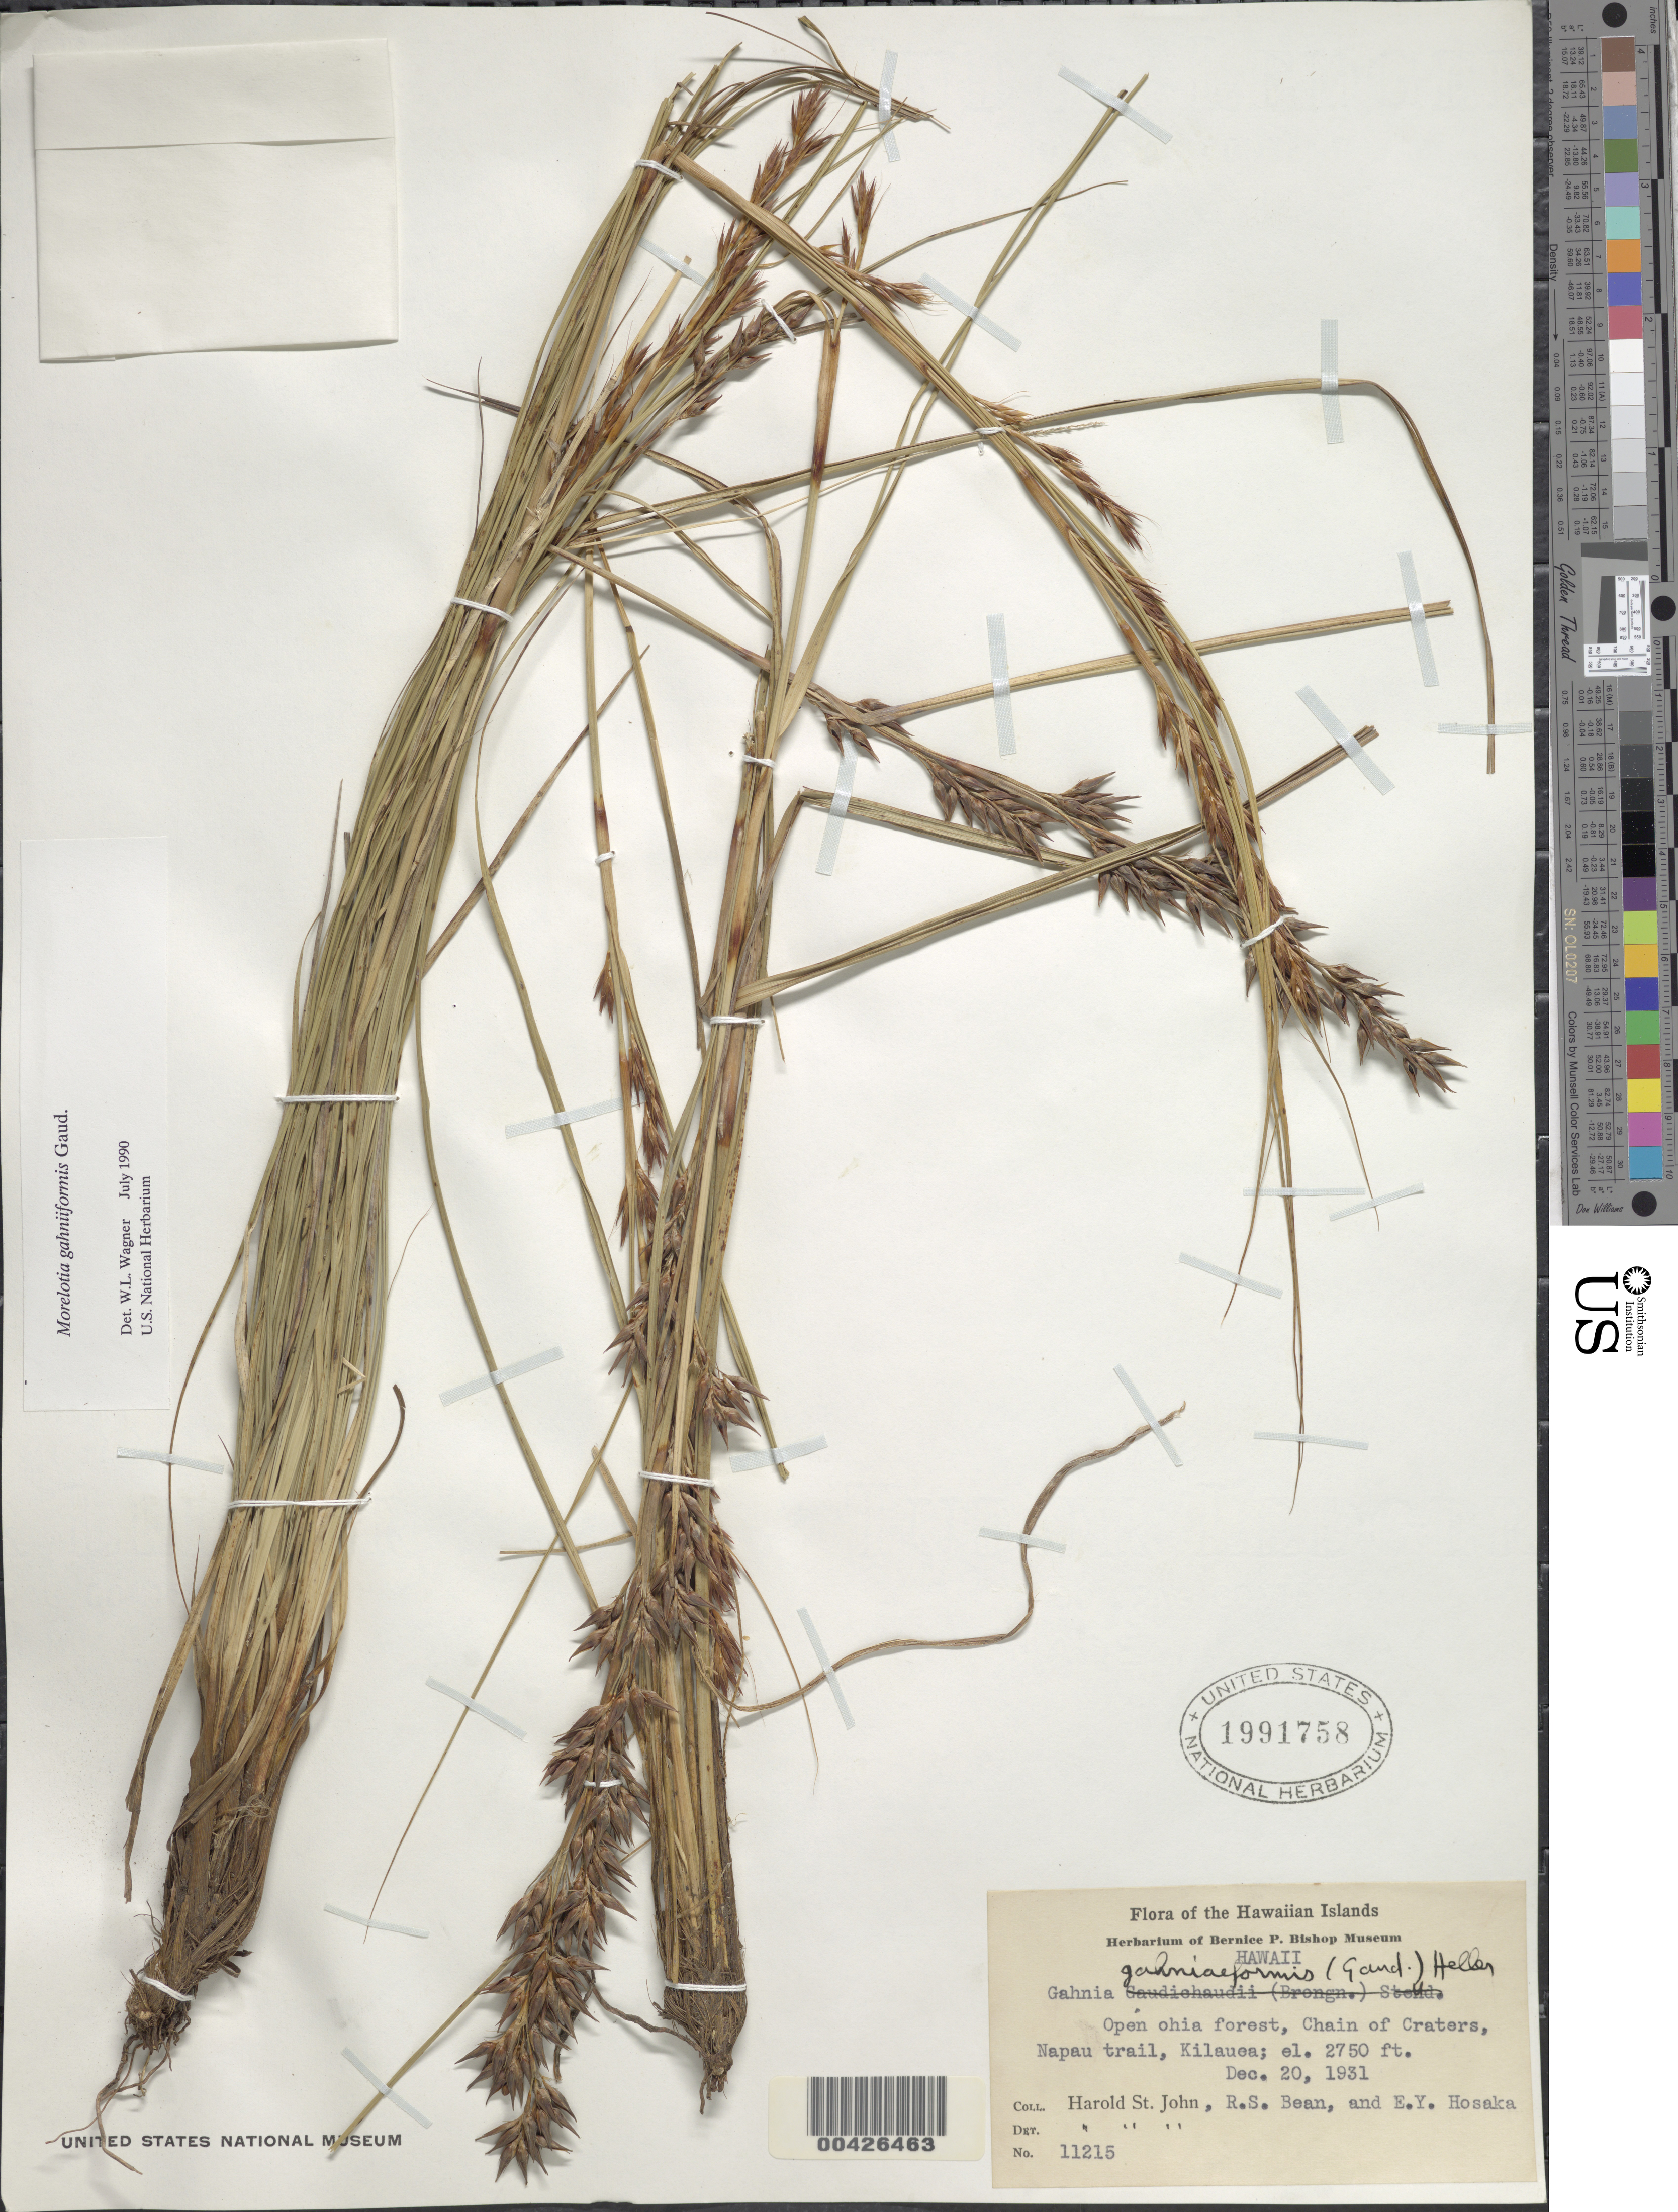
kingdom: Plantae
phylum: Tracheophyta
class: Liliopsida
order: Poales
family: Cyperaceae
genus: Morelotia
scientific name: Morelotia gahniiformis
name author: Gaudich.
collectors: H. St. John, R. Bean & E. Y. Hosaka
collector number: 11215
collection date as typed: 20 Dec 1931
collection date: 1931-12-20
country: United States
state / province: Hawaii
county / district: Hawaii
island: Hawaii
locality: Napau trail, Kilauea, Chain of Craters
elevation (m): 838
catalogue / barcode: US 1991758